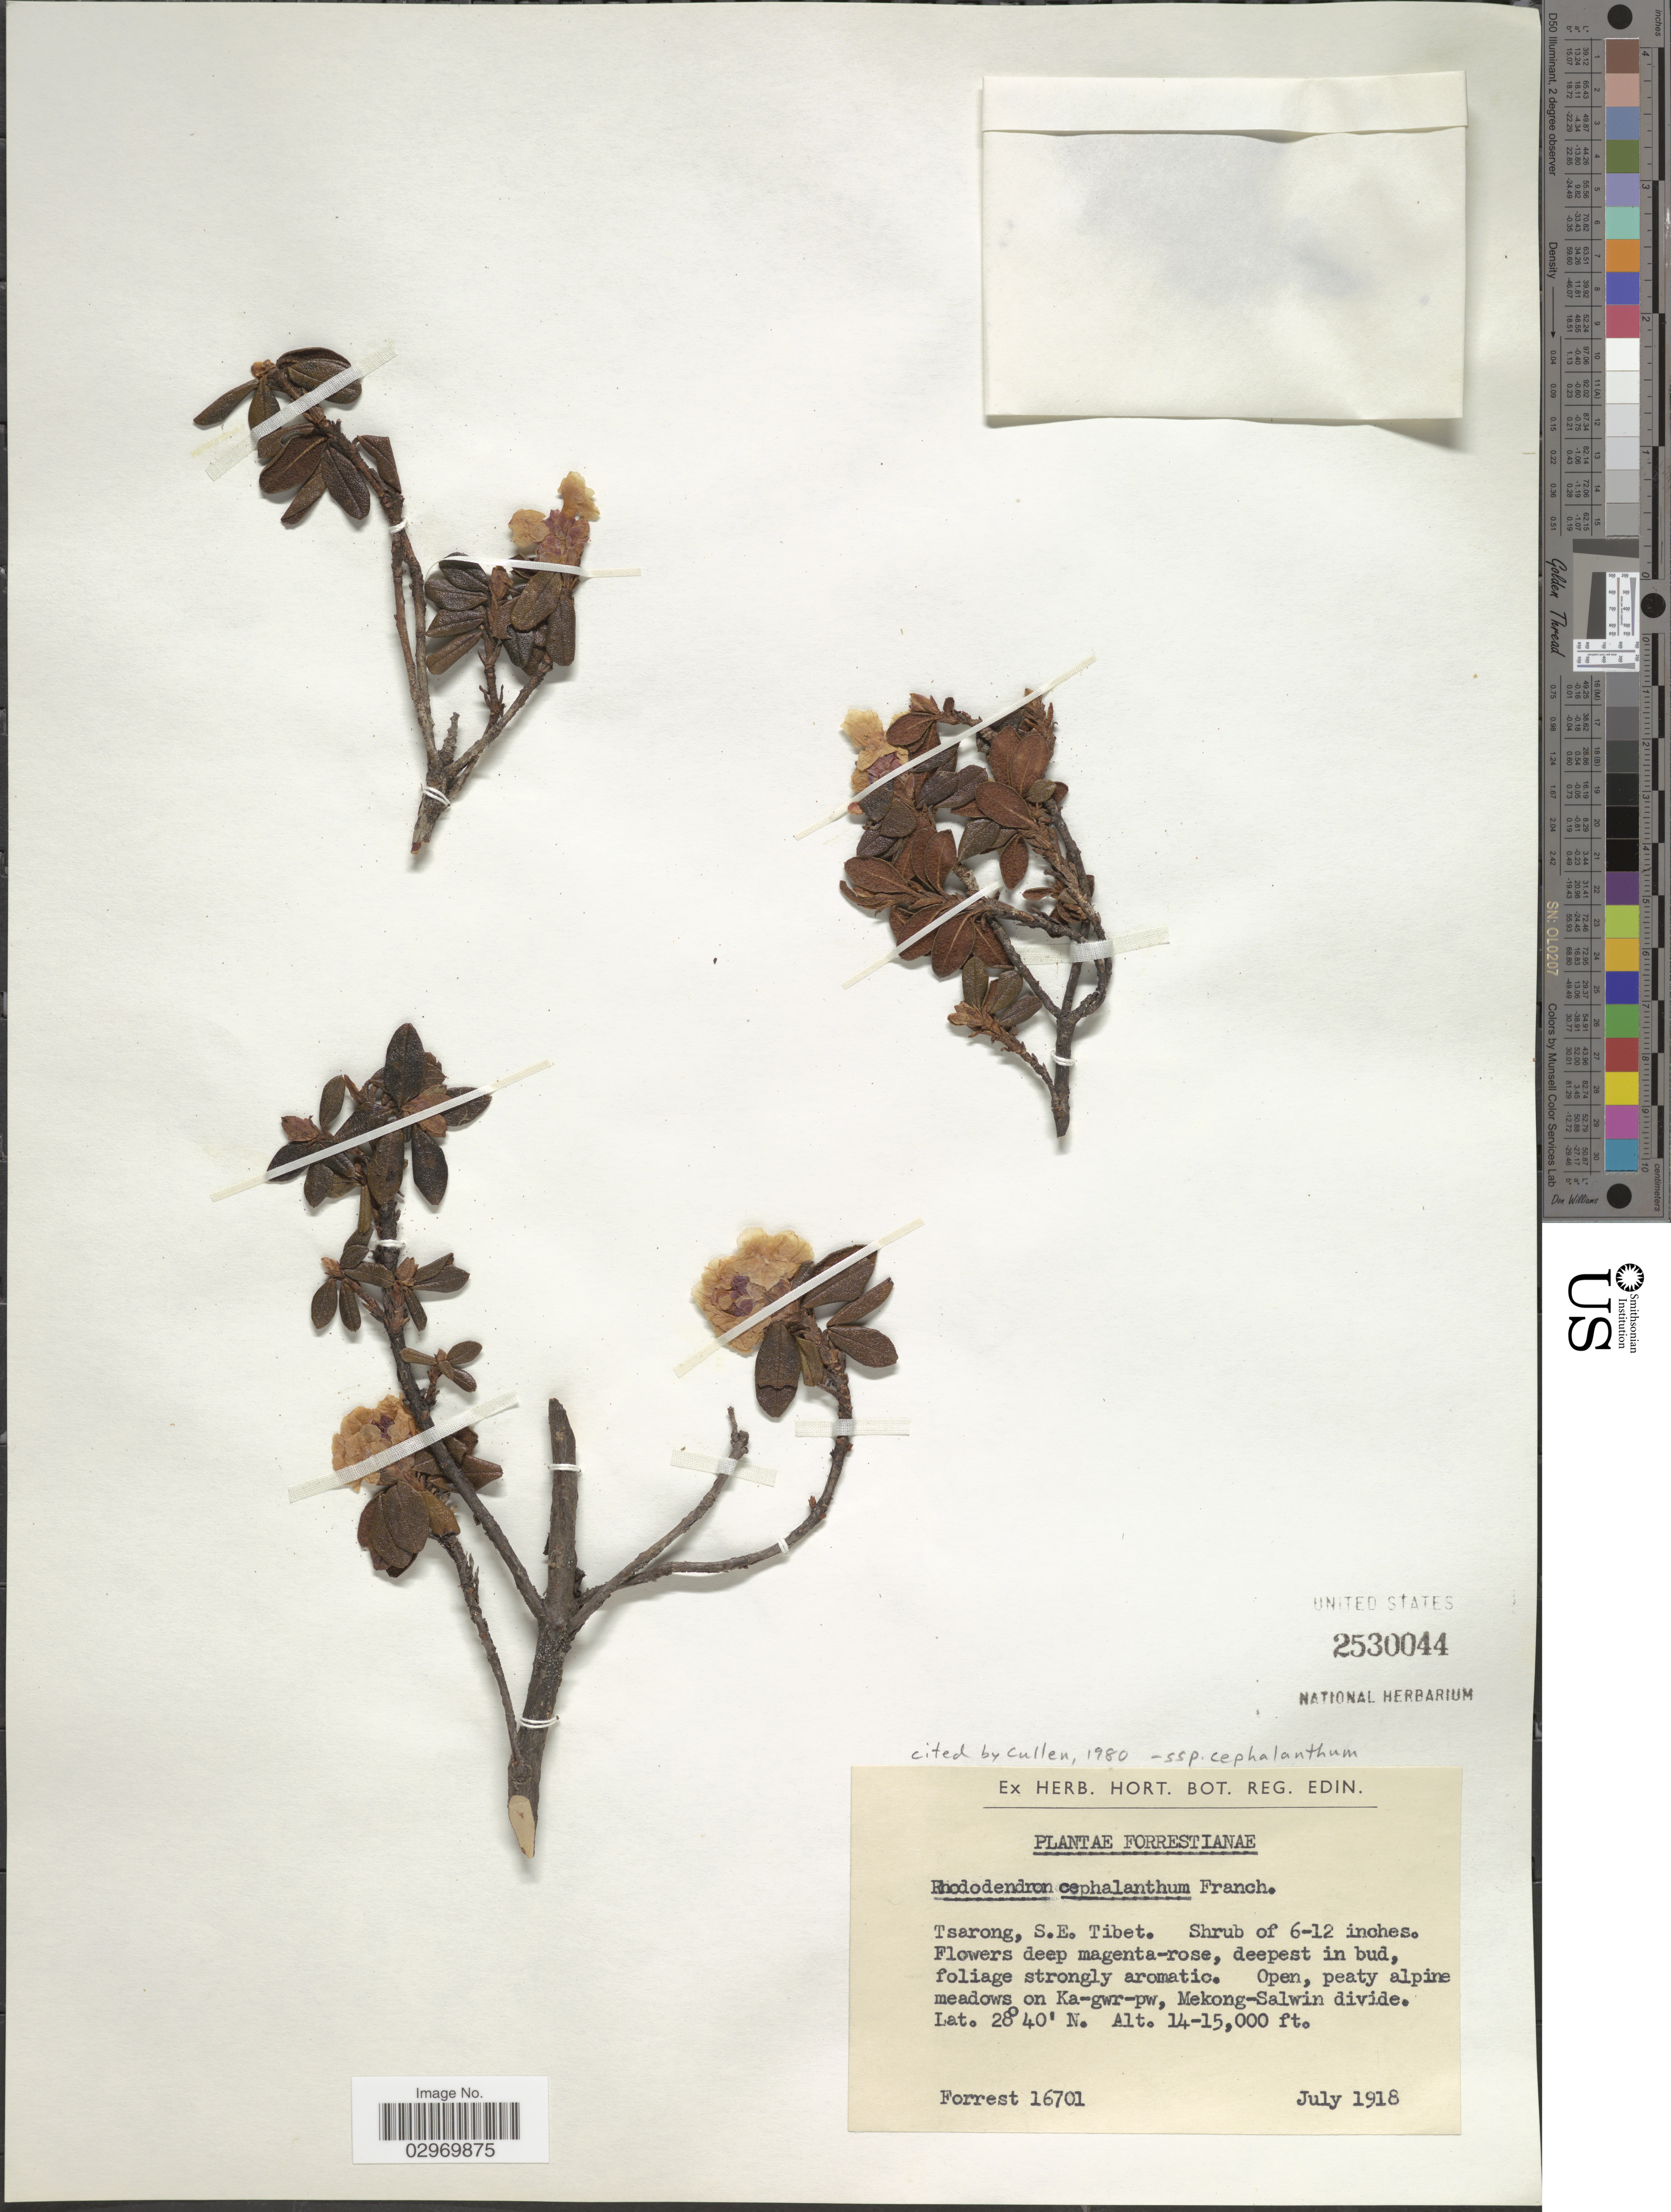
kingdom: Plantae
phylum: Tracheophyta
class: Magnoliopsida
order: Ericales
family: Ericaceae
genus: Rhododendron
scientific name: Rhododendron cephalanthum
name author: Franch.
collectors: -. Forrest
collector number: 16701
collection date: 1918-07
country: China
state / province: Xizang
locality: Tsarong, S.E. Tibet, Open, peaty alpine meadows on Ka-gwr-pw, Mekong-Salwin divide.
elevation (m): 4267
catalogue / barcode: US 2530044